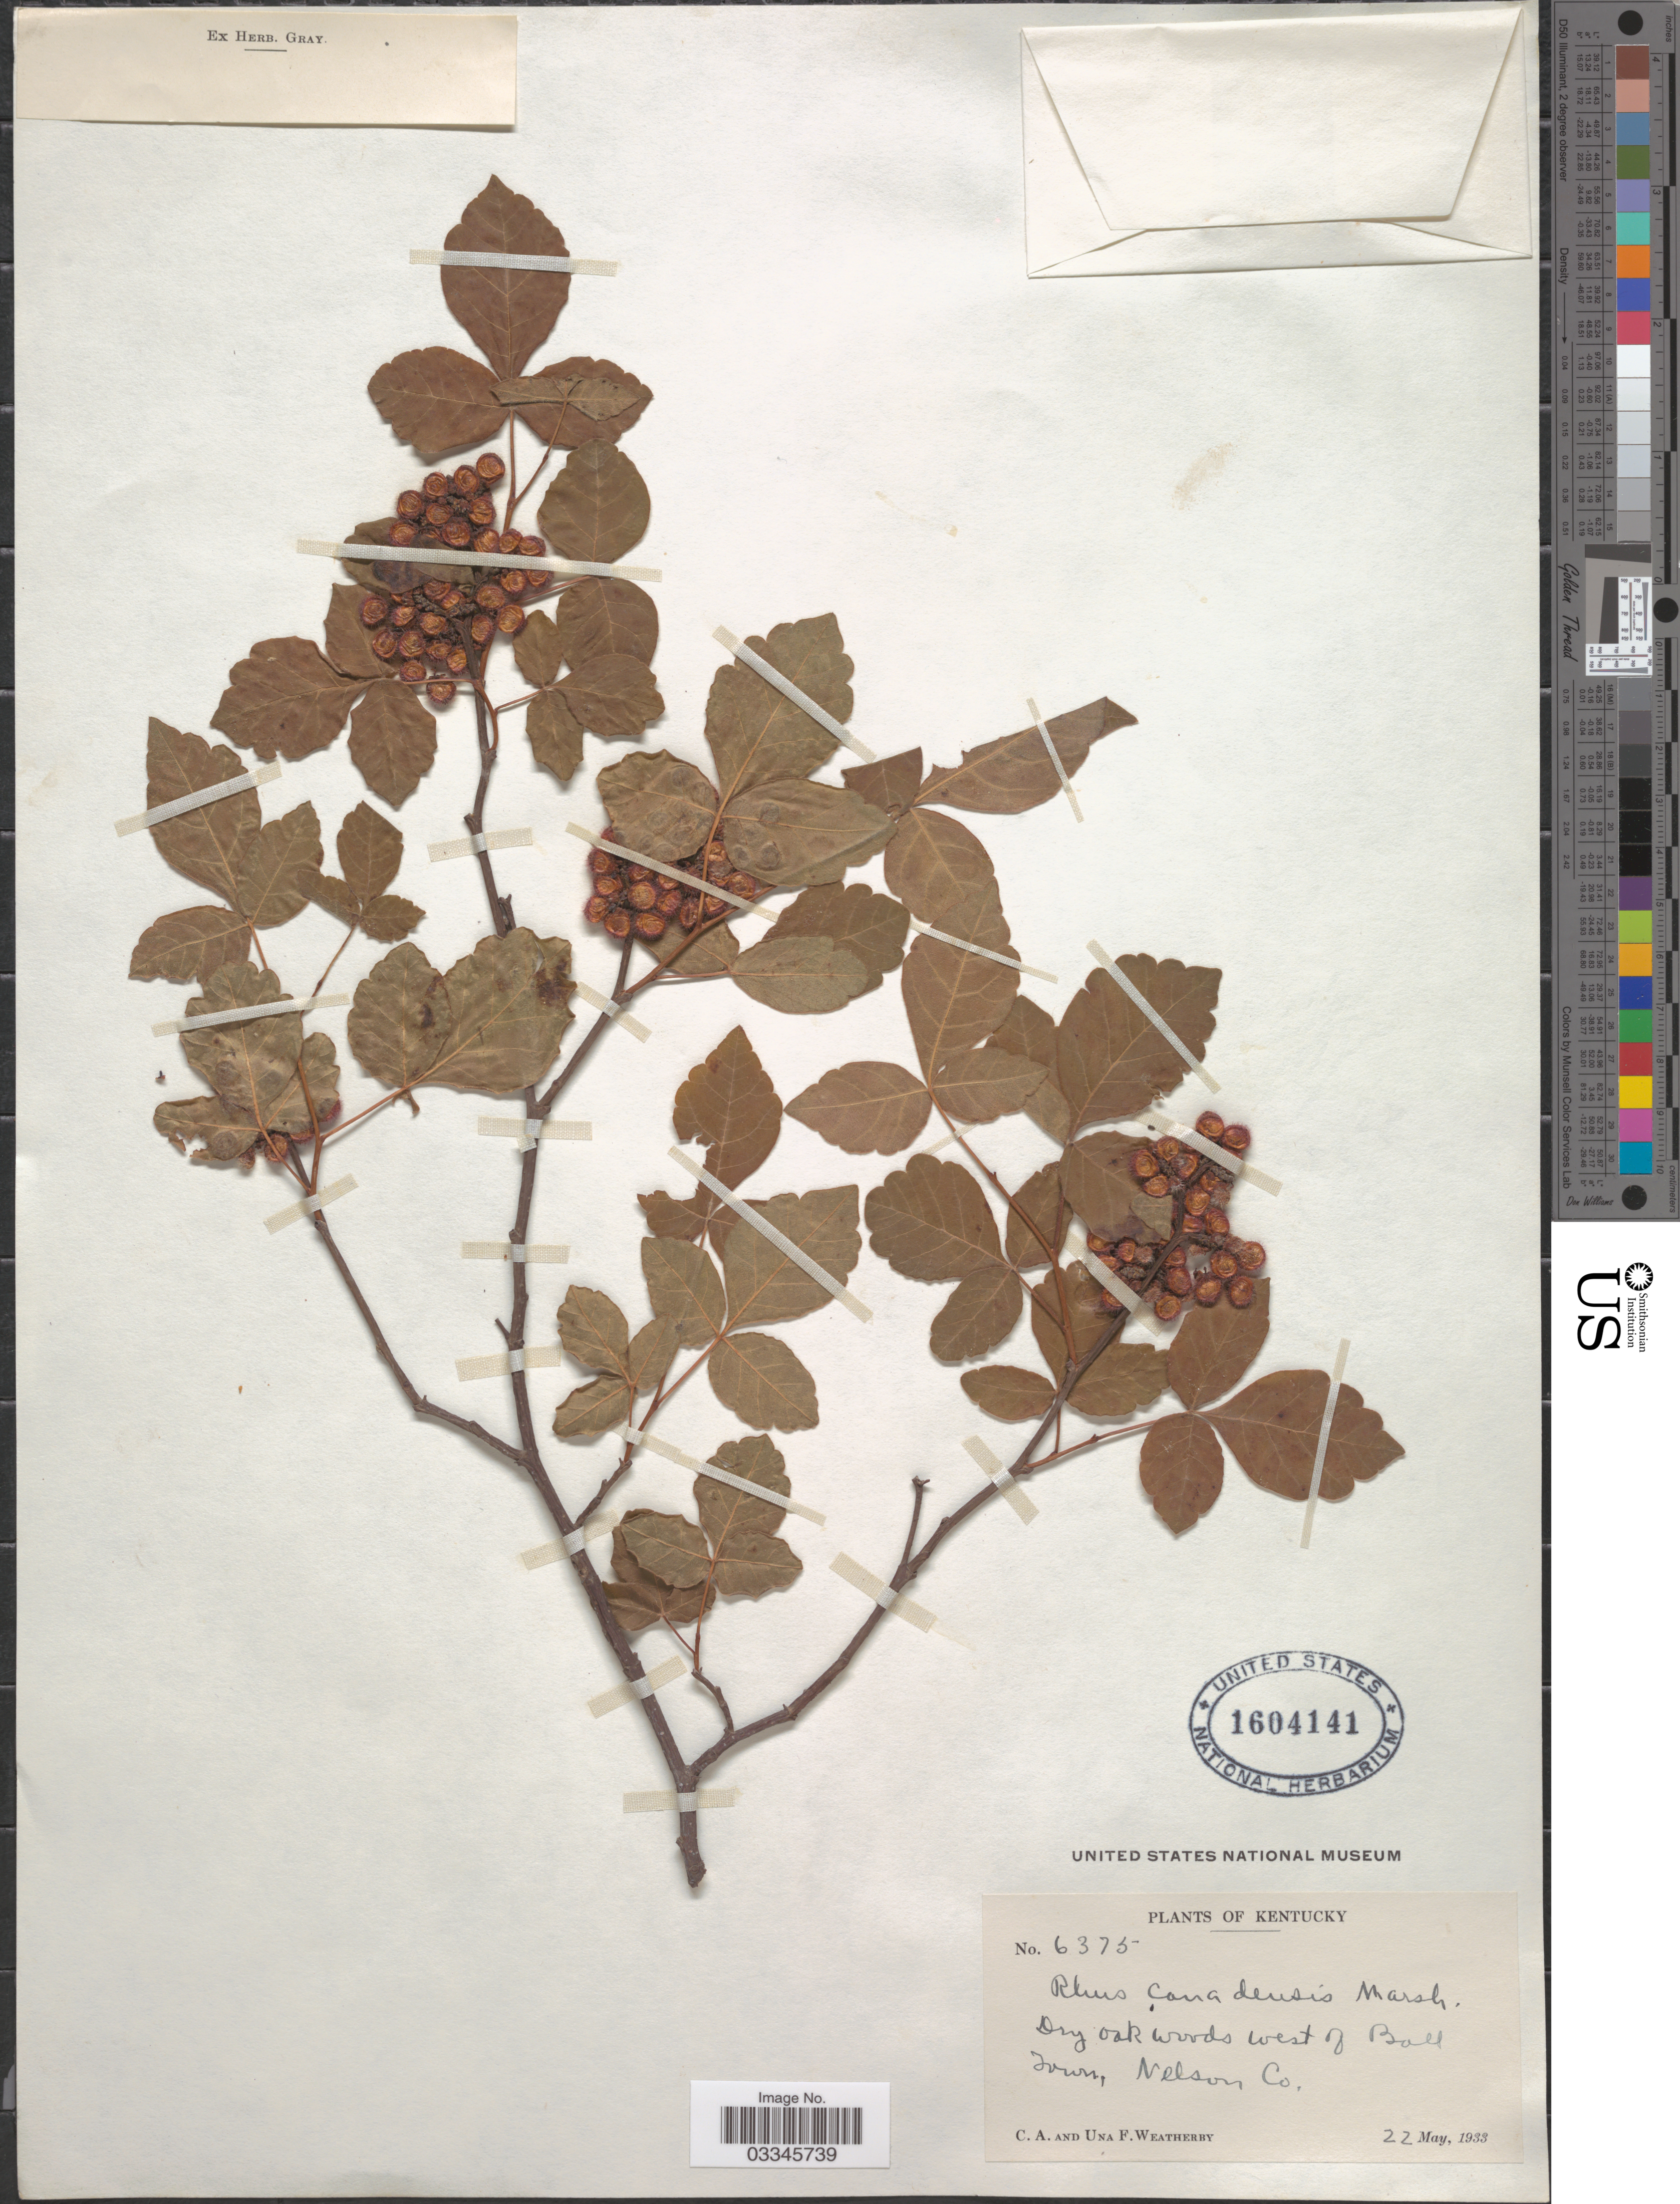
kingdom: Plantae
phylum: Tracheophyta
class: Magnoliopsida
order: Sapindales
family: Anacardiaceae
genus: Rhus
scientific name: Rhus canadensis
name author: Marshall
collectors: C. A. Weatherby & U. Weatherby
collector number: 6375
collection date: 1933-05-22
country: United States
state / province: Kentucky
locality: Dry oak woods west of Ball Town, Nelson Co.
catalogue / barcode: US 1604141